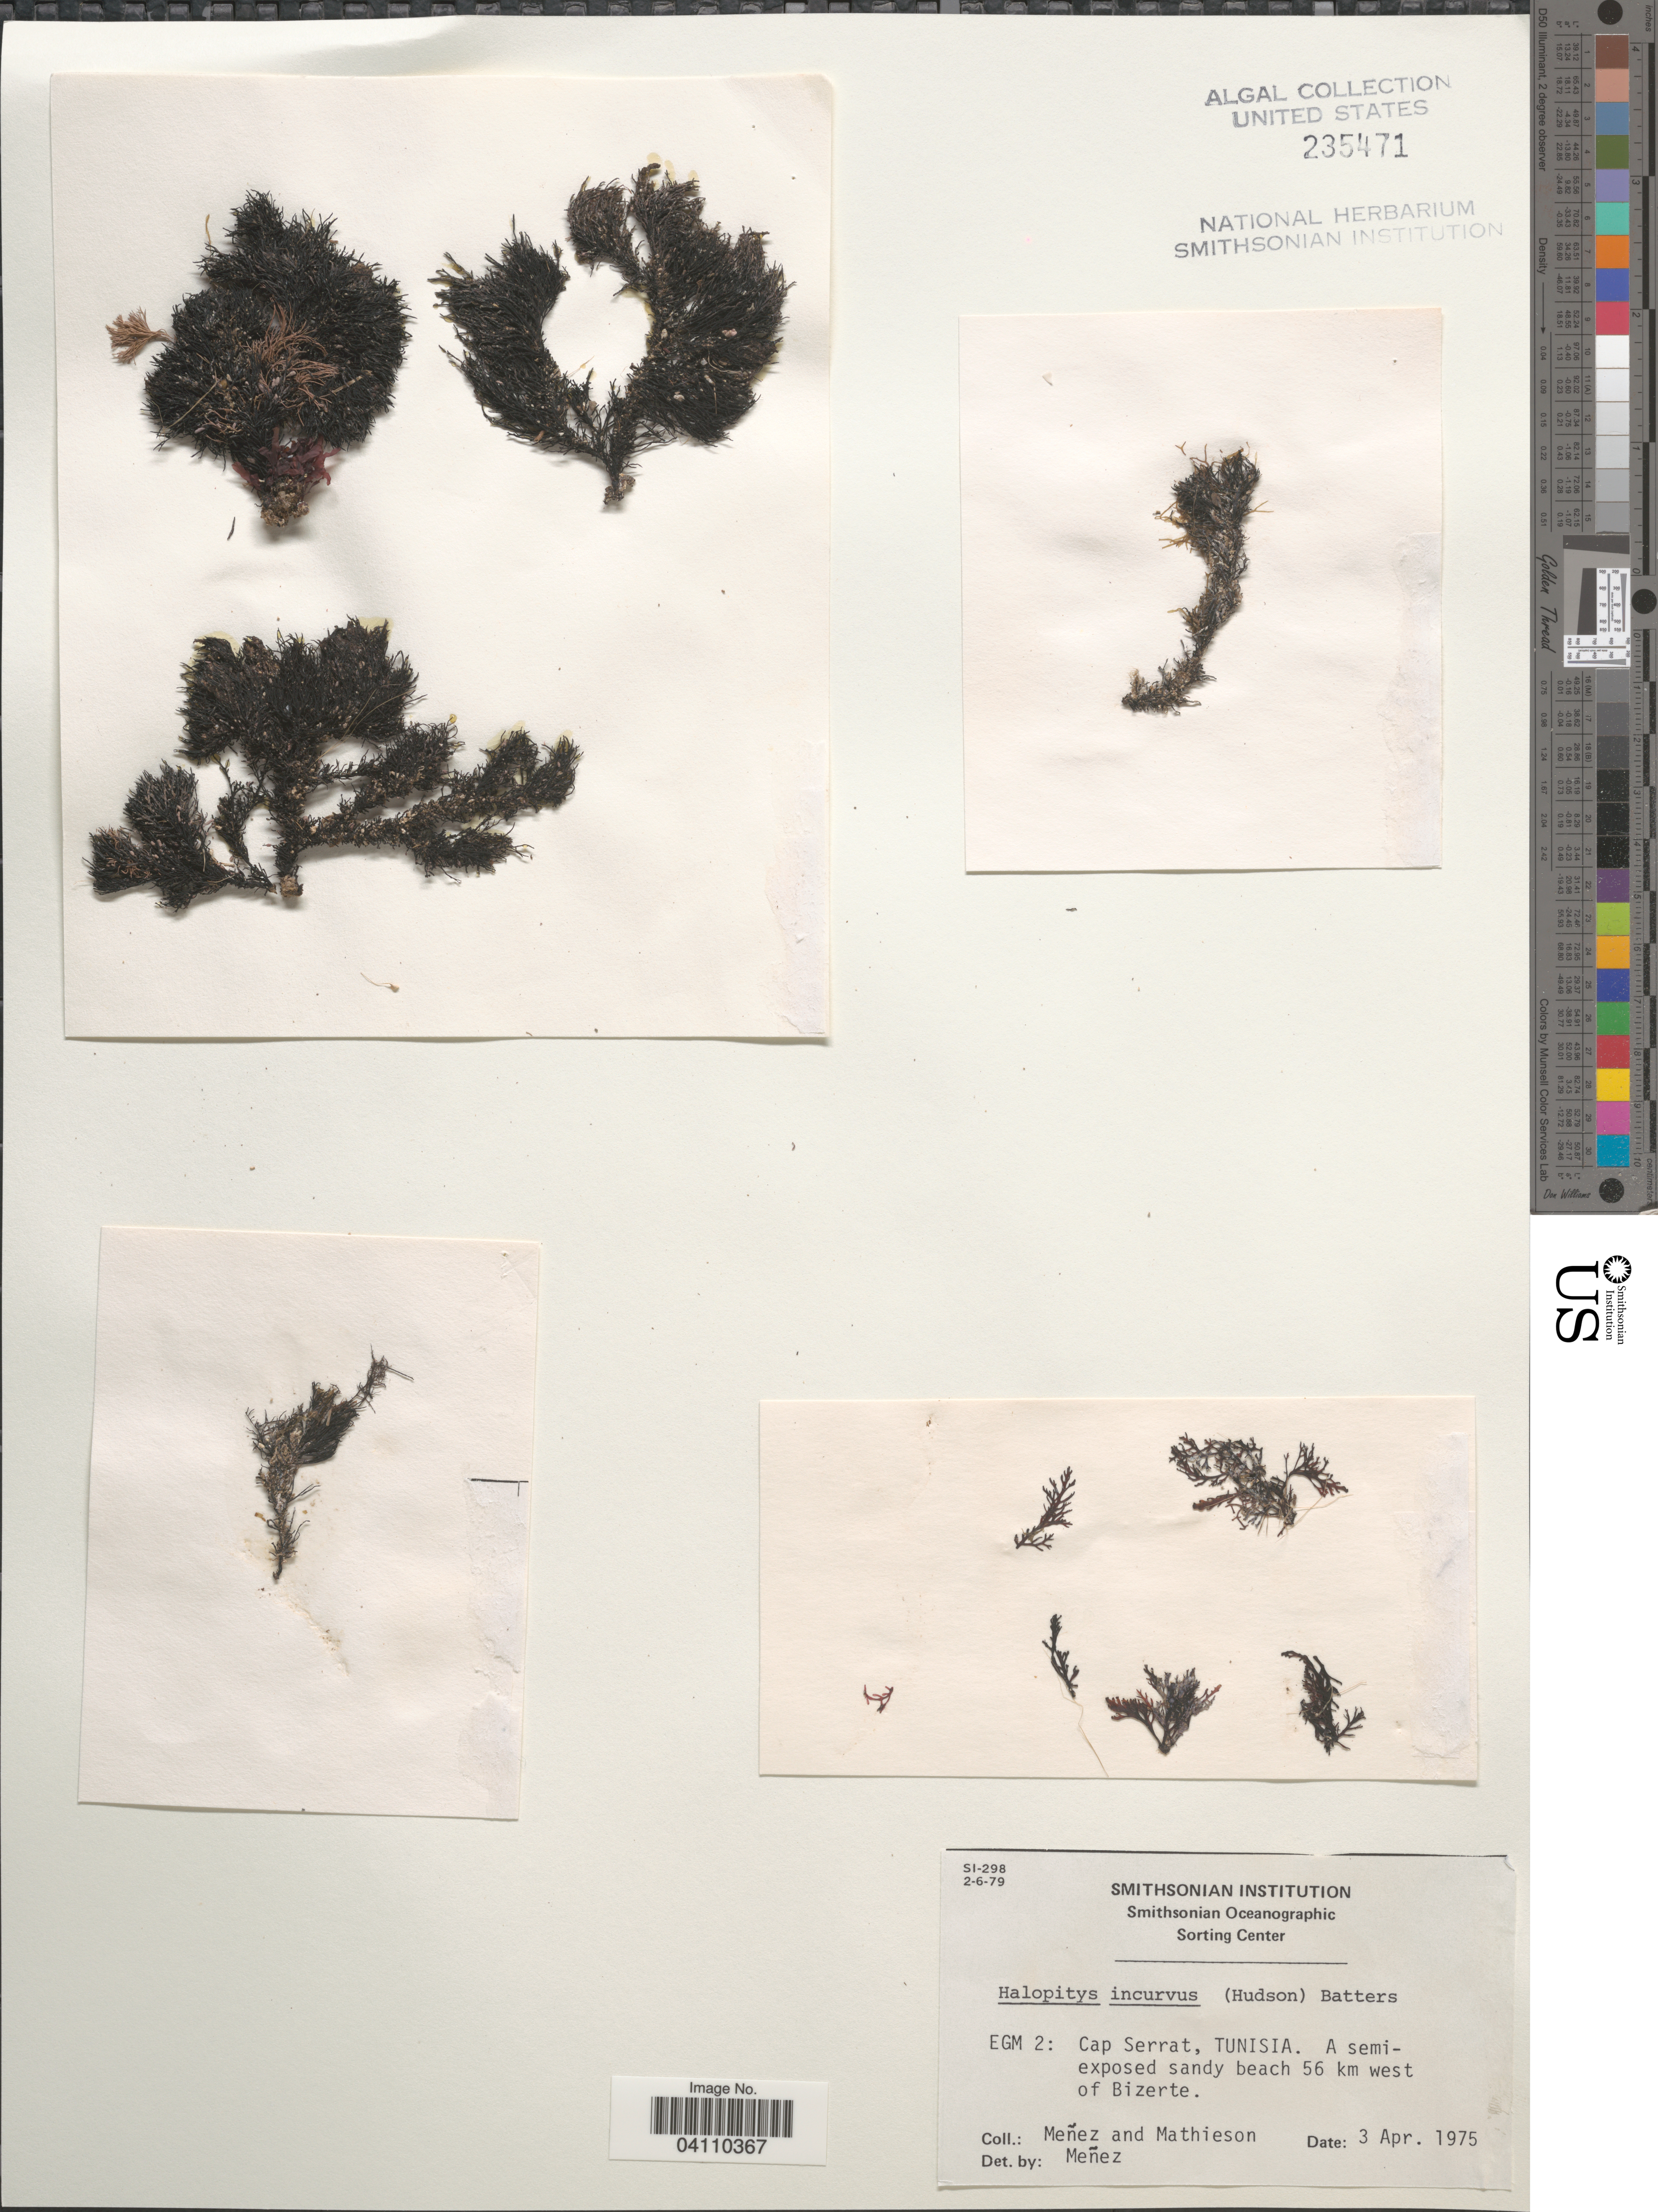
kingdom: Plantae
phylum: Rhodophyta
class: Florideophyceae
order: Ceramiales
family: Rhodomelaceae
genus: Halopithys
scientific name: Halopithys incurvus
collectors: Menez & Mathieson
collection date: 1975-04-03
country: Tunisia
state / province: Bizerte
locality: EGM 2: Cap Serrat. Beach 56 km west of Bizerte.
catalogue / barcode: US 235471